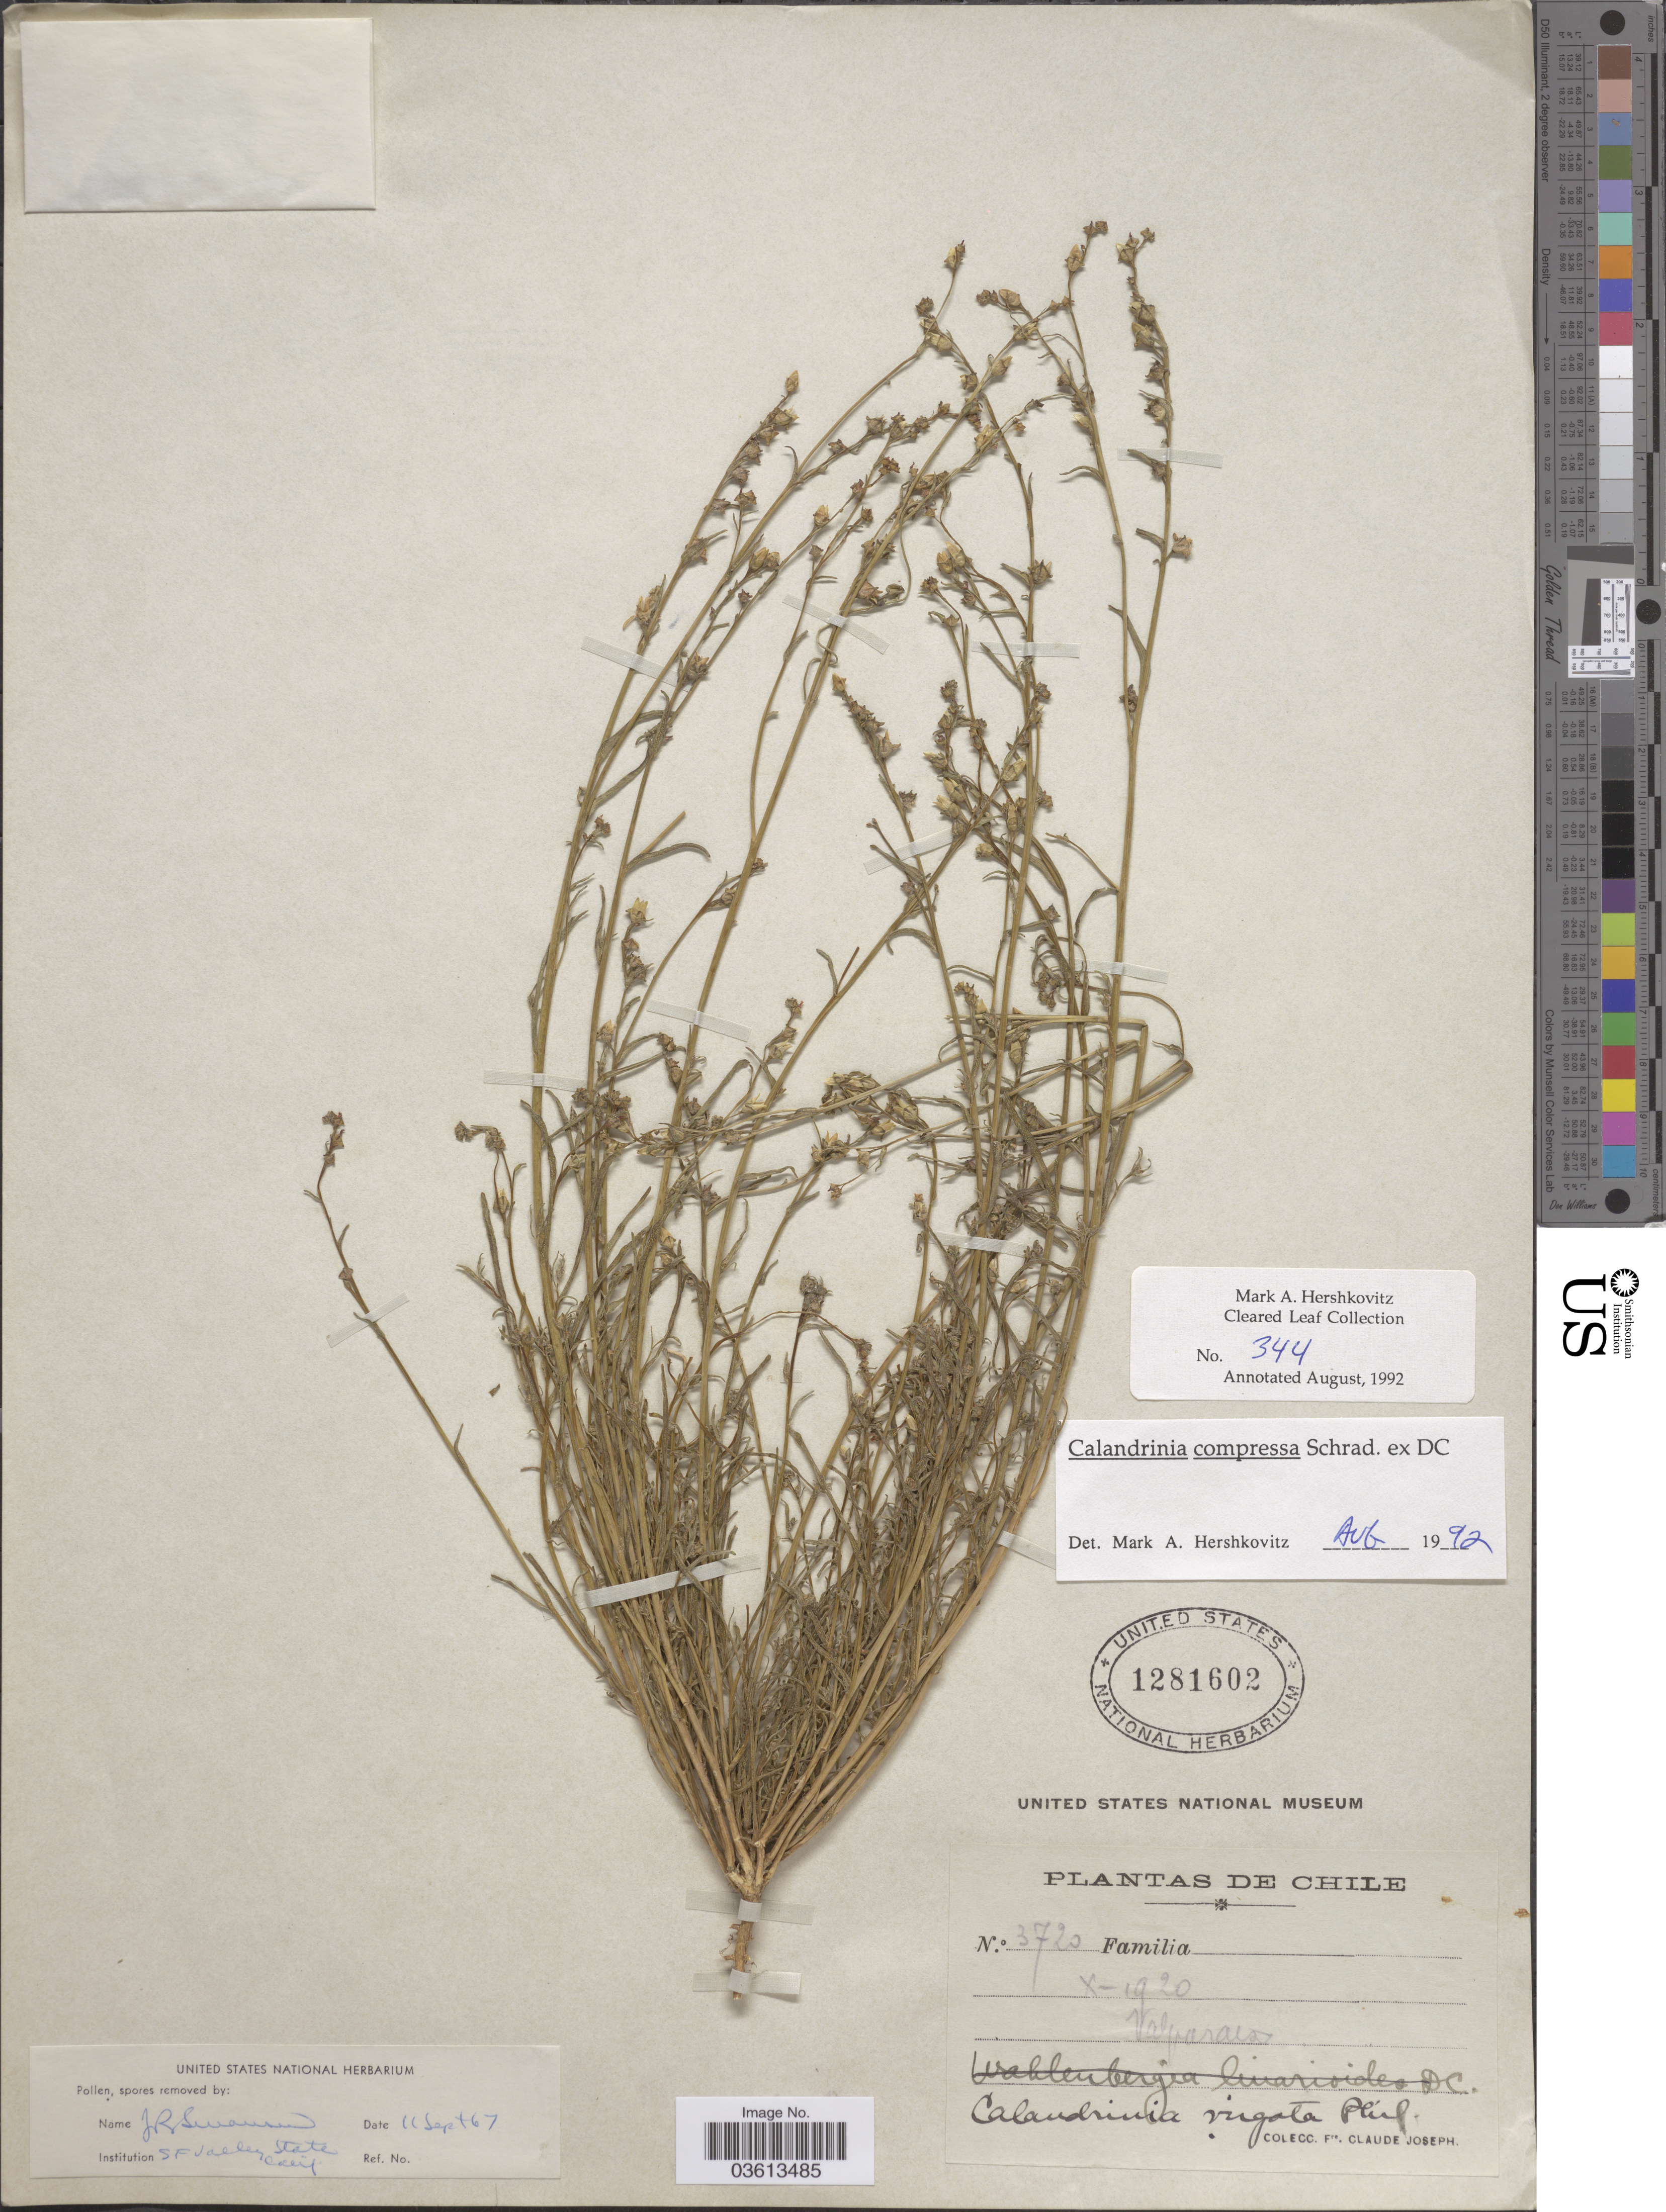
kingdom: Plantae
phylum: Tracheophyta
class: Magnoliopsida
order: Caryophyllales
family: Montiaceae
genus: Calandrinia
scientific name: Calandrinia ciliata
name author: (Ruiz & Pav.) DC.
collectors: Bro. Claude-Joseph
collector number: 3720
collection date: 1920-10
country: Chile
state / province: Valparaíso (V)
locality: Valparaiso.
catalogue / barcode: US 1281602